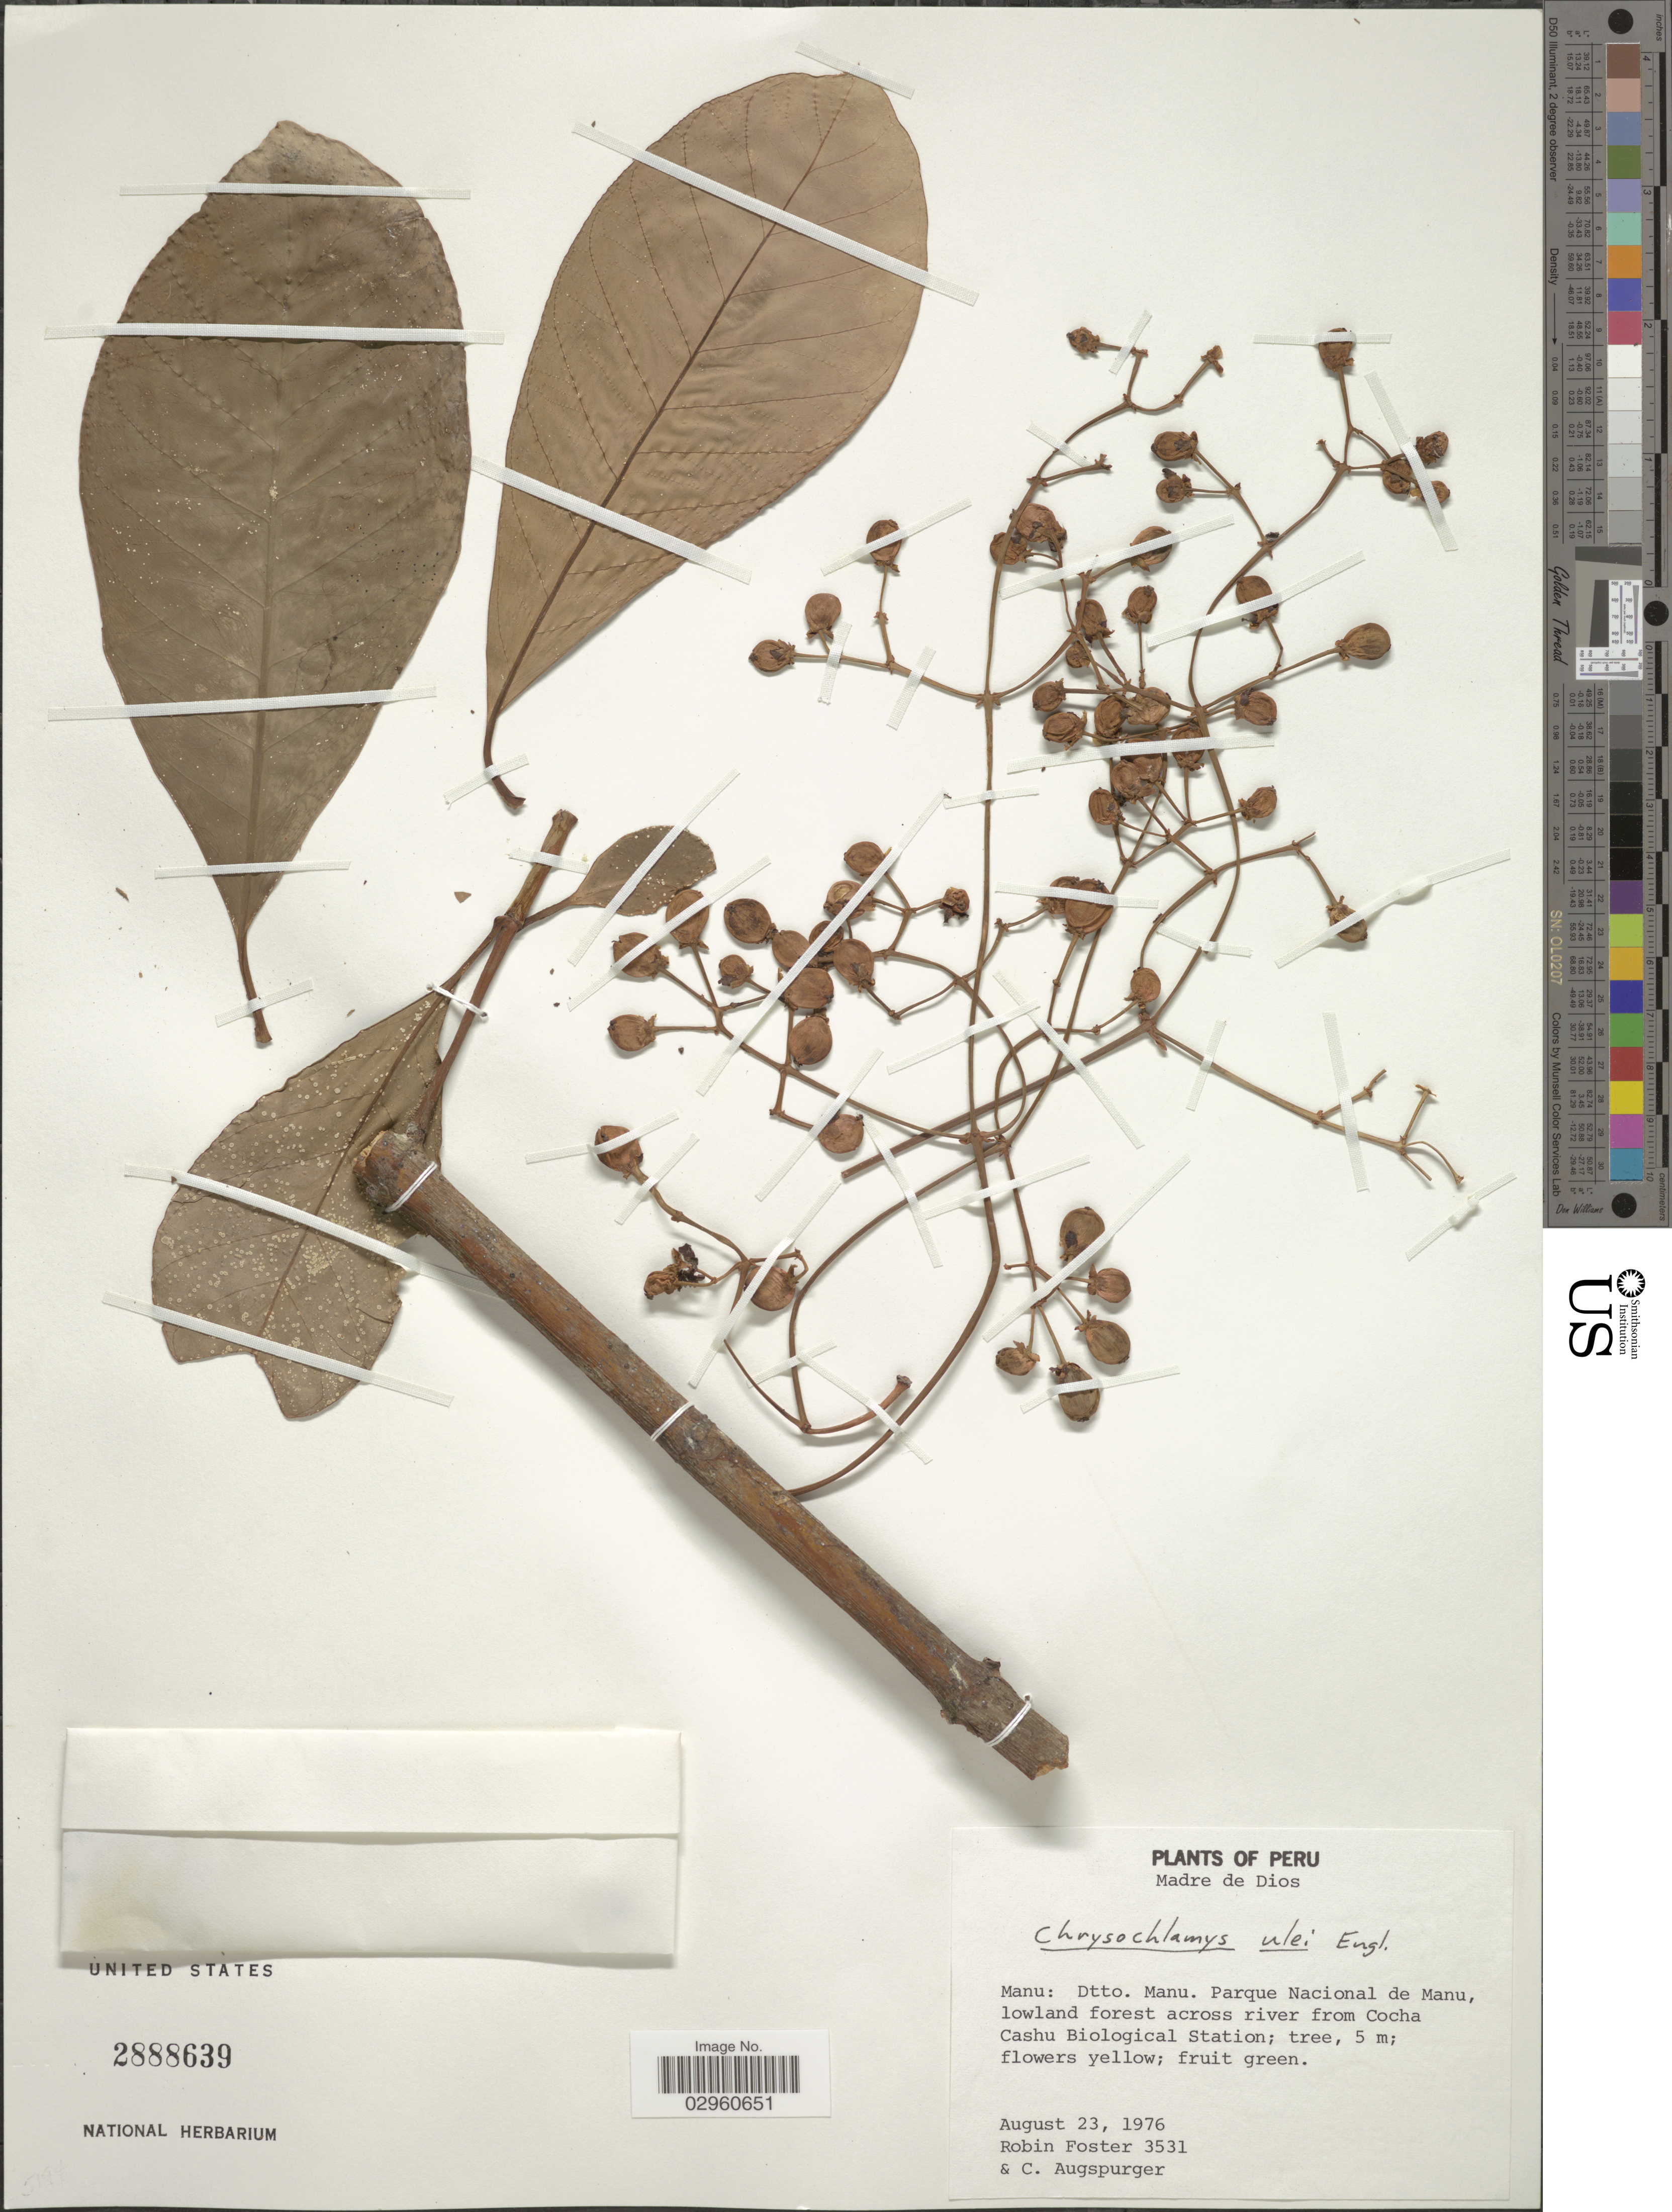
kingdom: Plantae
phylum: Tracheophyta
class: Magnoliopsida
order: Malpighiales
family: Clusiaceae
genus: Chrysochlamys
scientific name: Chrysochlamys ulei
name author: Engl.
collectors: R. B. Foster & C. Augspurger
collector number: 3531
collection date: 1976-08-23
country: Peru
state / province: Madre de Dios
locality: Manu: Dtto. Manu. Parque Nacional de Manu, lowland forest across river from Cocha Cashu Biological Station.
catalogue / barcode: US 2888639